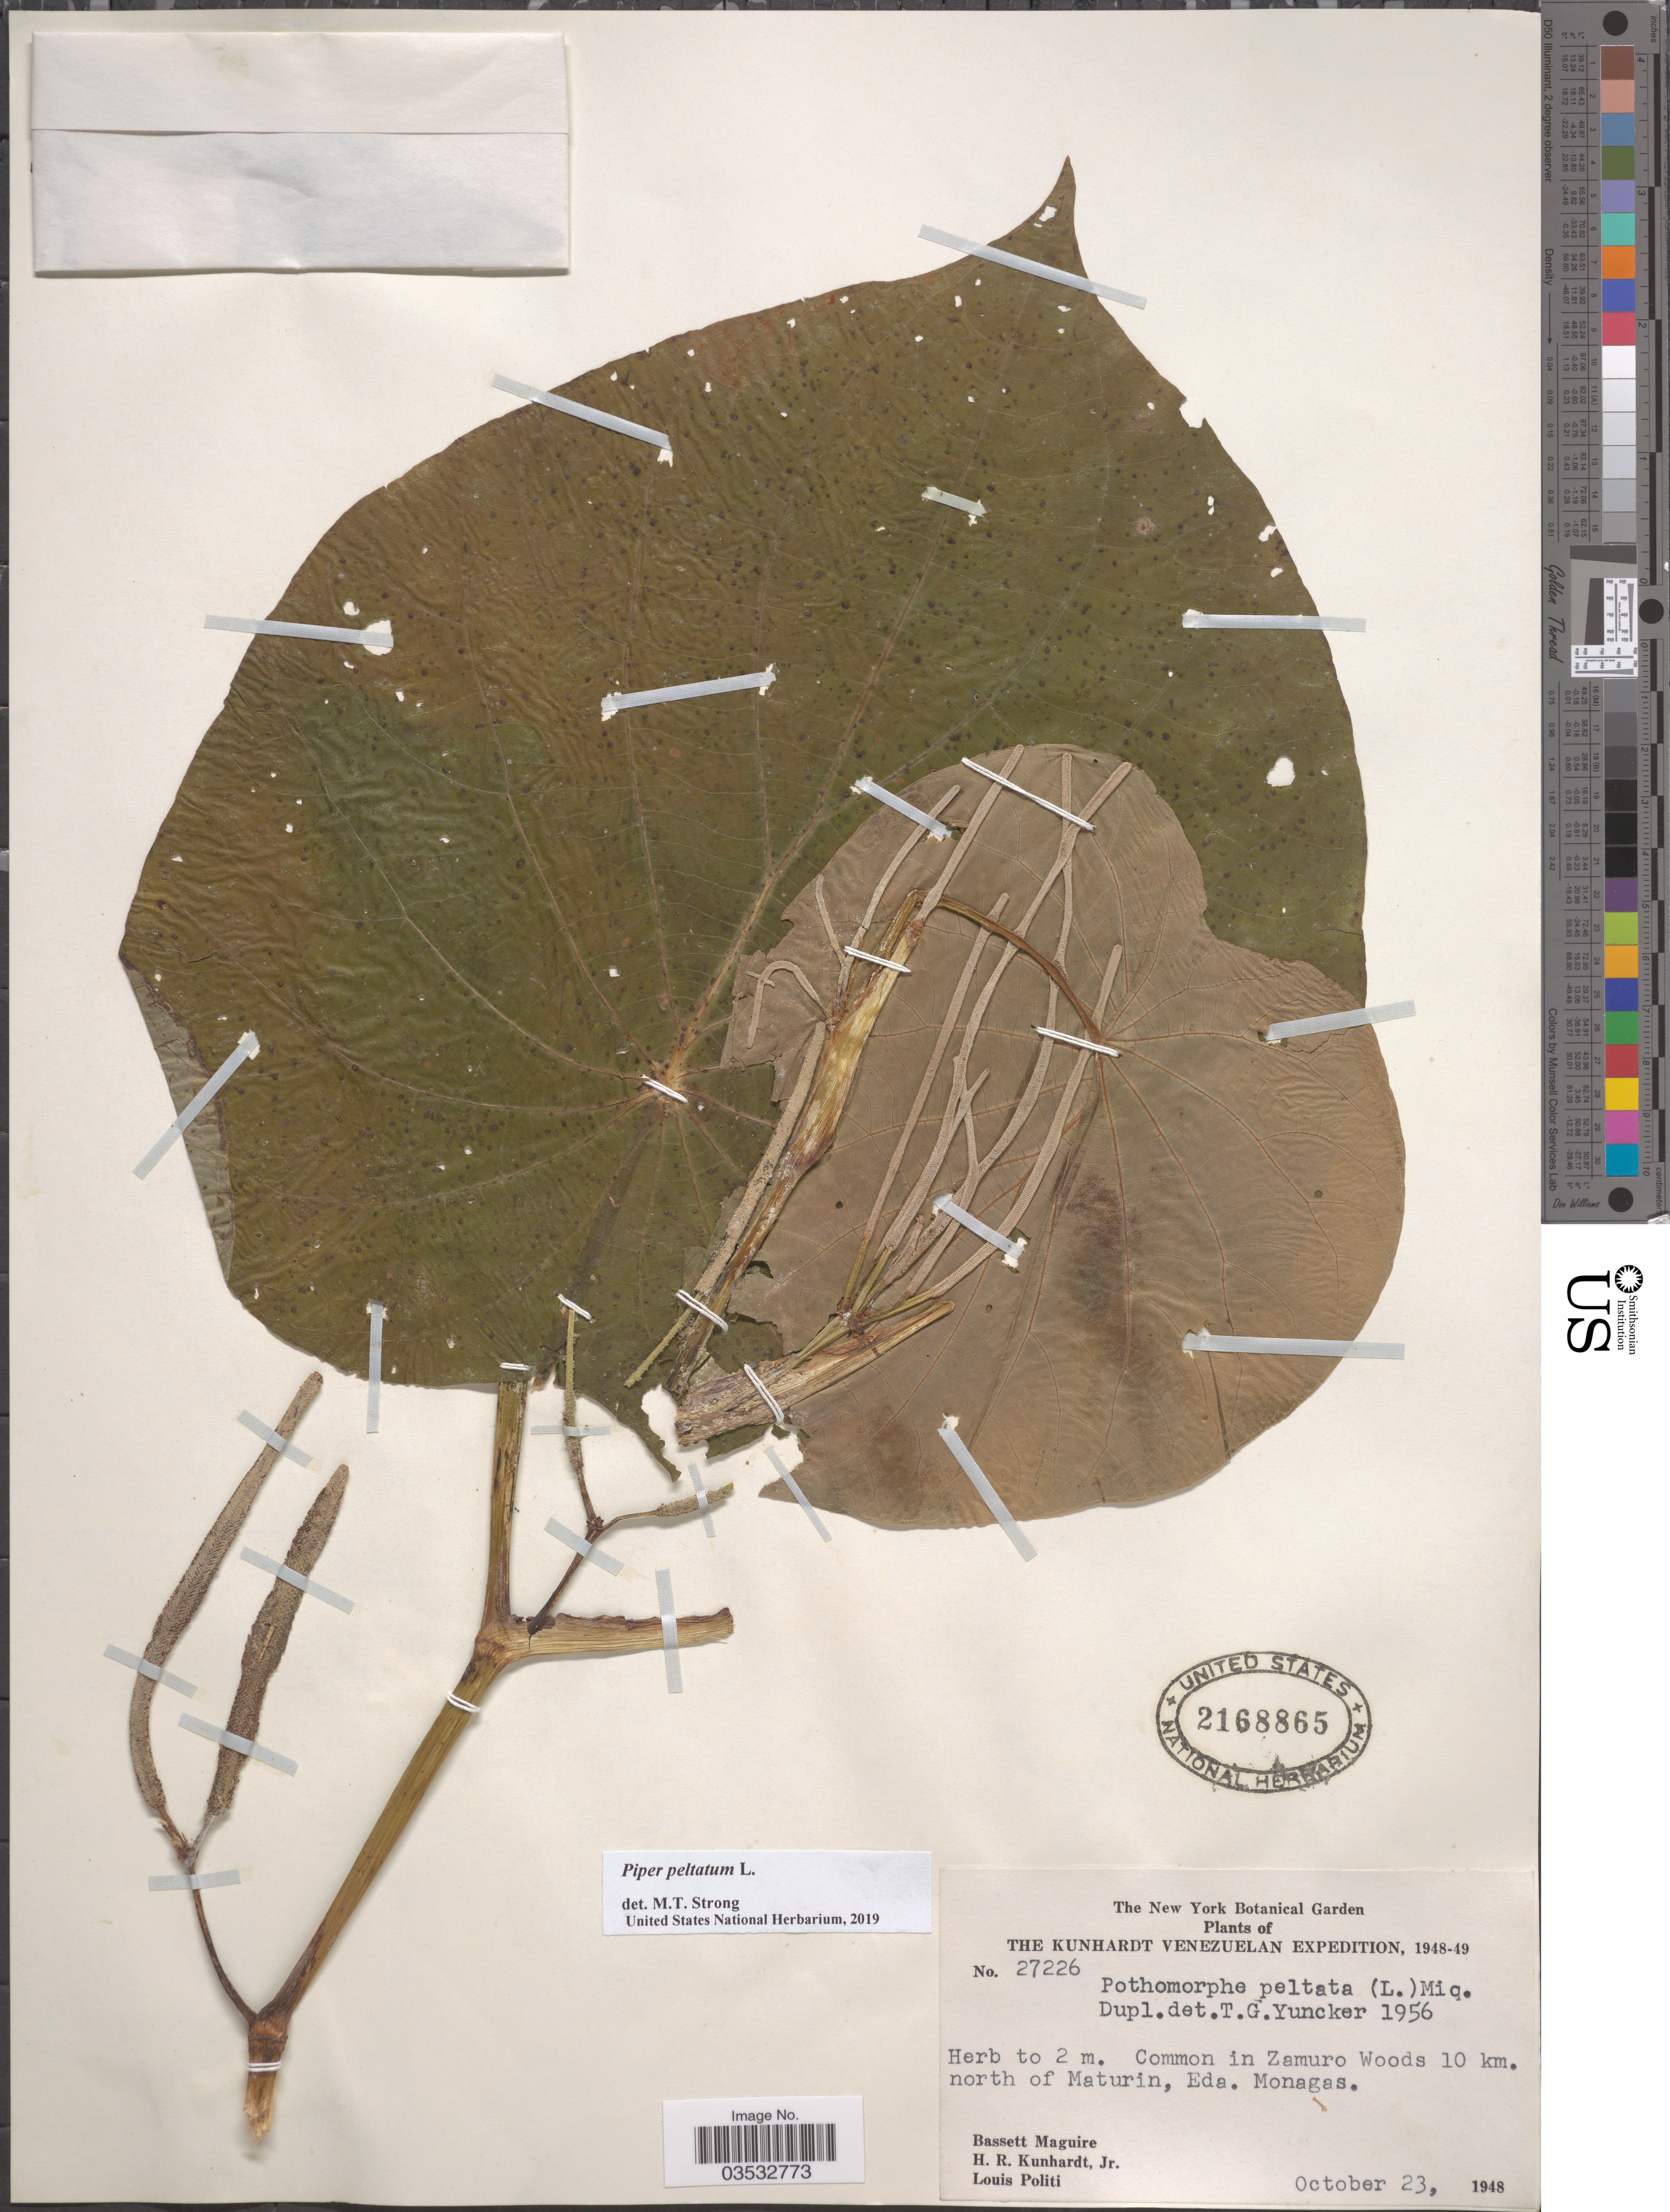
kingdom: Plantae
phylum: Tracheophyta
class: Magnoliopsida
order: Piperales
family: Piperaceae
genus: Piper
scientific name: Piper peltatum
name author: L.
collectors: B. Maguire, H. Kunhardt & L. Politi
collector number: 27226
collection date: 1948-10-23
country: Venezuela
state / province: Monagas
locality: Common in Zamuro Woods 10 km. north of Maturin.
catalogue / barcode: US 2168865